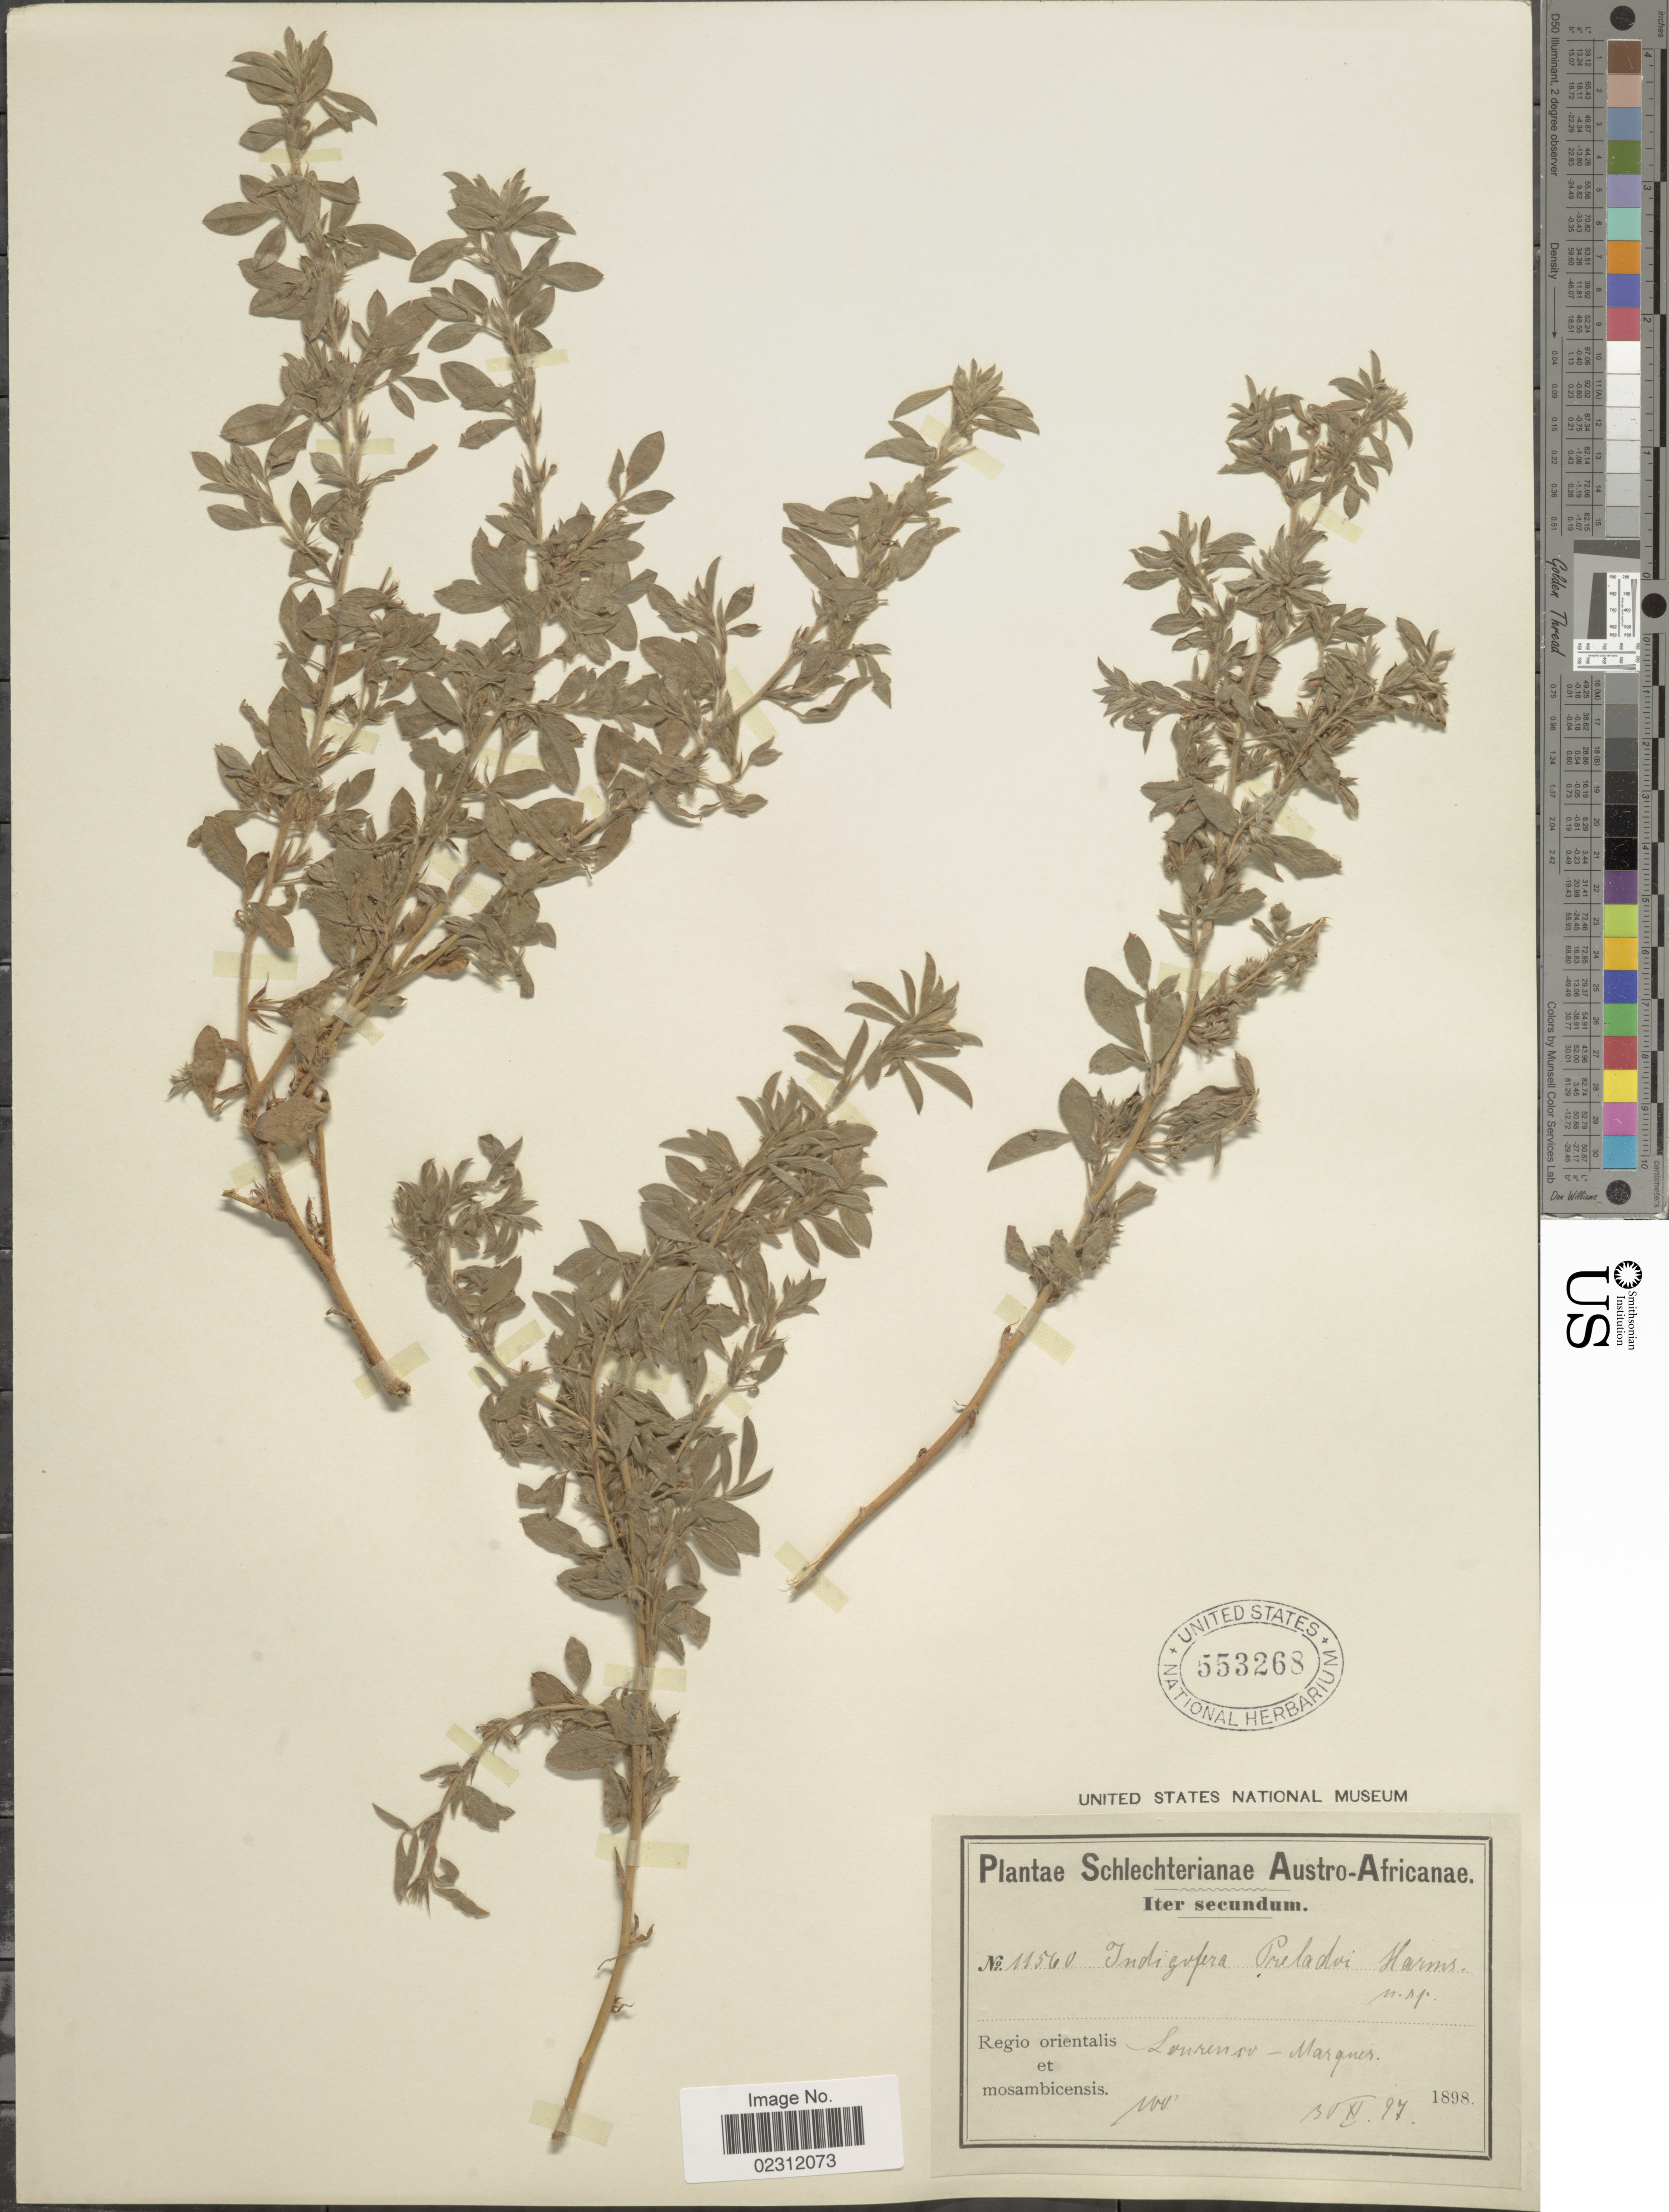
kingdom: Plantae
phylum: Tracheophyta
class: Magnoliopsida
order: Fabales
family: Fabaceae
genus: Indigofera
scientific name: Indigofera preladoi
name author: Harms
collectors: Schlechter, --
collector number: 11560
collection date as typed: Transcribed d/m/y: 30/11/97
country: South Africa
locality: Austro-Africanae, Lourenzo-Marques [Mozambique?]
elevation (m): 30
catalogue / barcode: US 553268